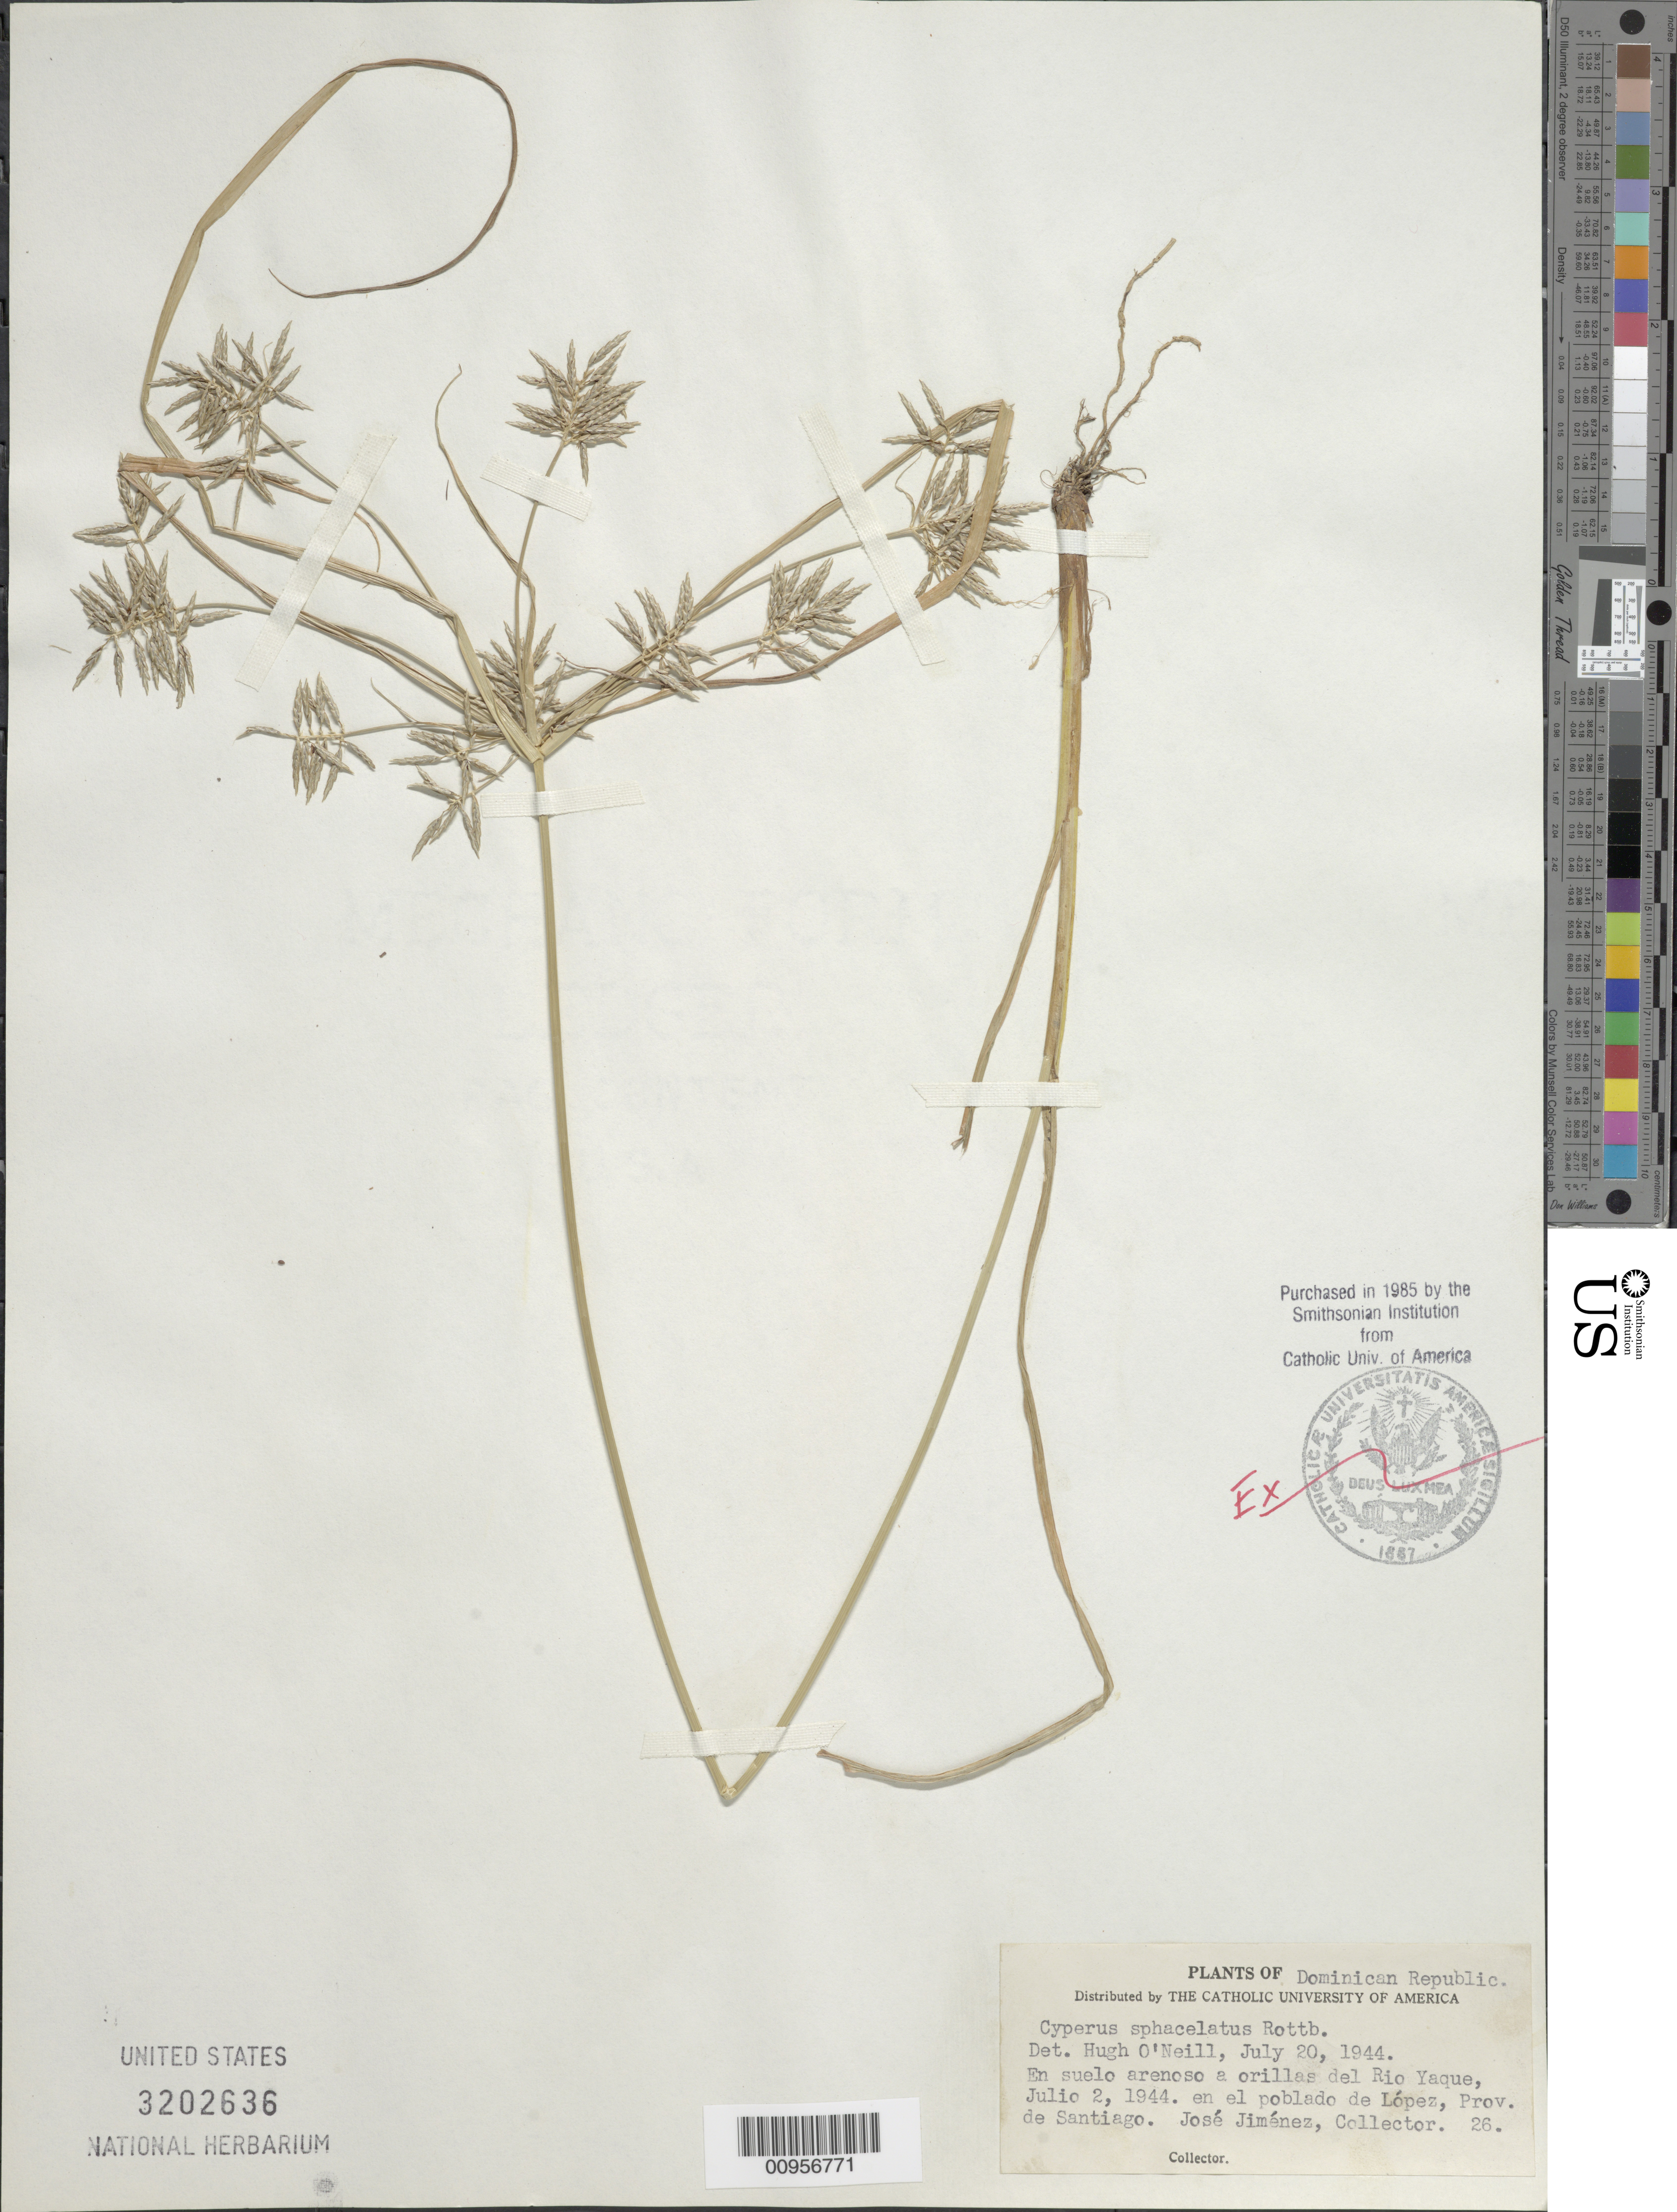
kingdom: Plantae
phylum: Tracheophyta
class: Liliopsida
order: Poales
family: Cyperaceae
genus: Cyperus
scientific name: Cyperus sphacelatus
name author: Rottb.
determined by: O'Neill, Hugh T.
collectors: J. J. Jiménez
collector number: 26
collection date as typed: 02 Jul 1944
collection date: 1944-07-02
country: Dominican Republic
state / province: Santiago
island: Hispaniola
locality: A orillas del Rio Yaque, en el poblado de López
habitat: En suelo arenoso a orillas del rio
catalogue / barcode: US 3202636